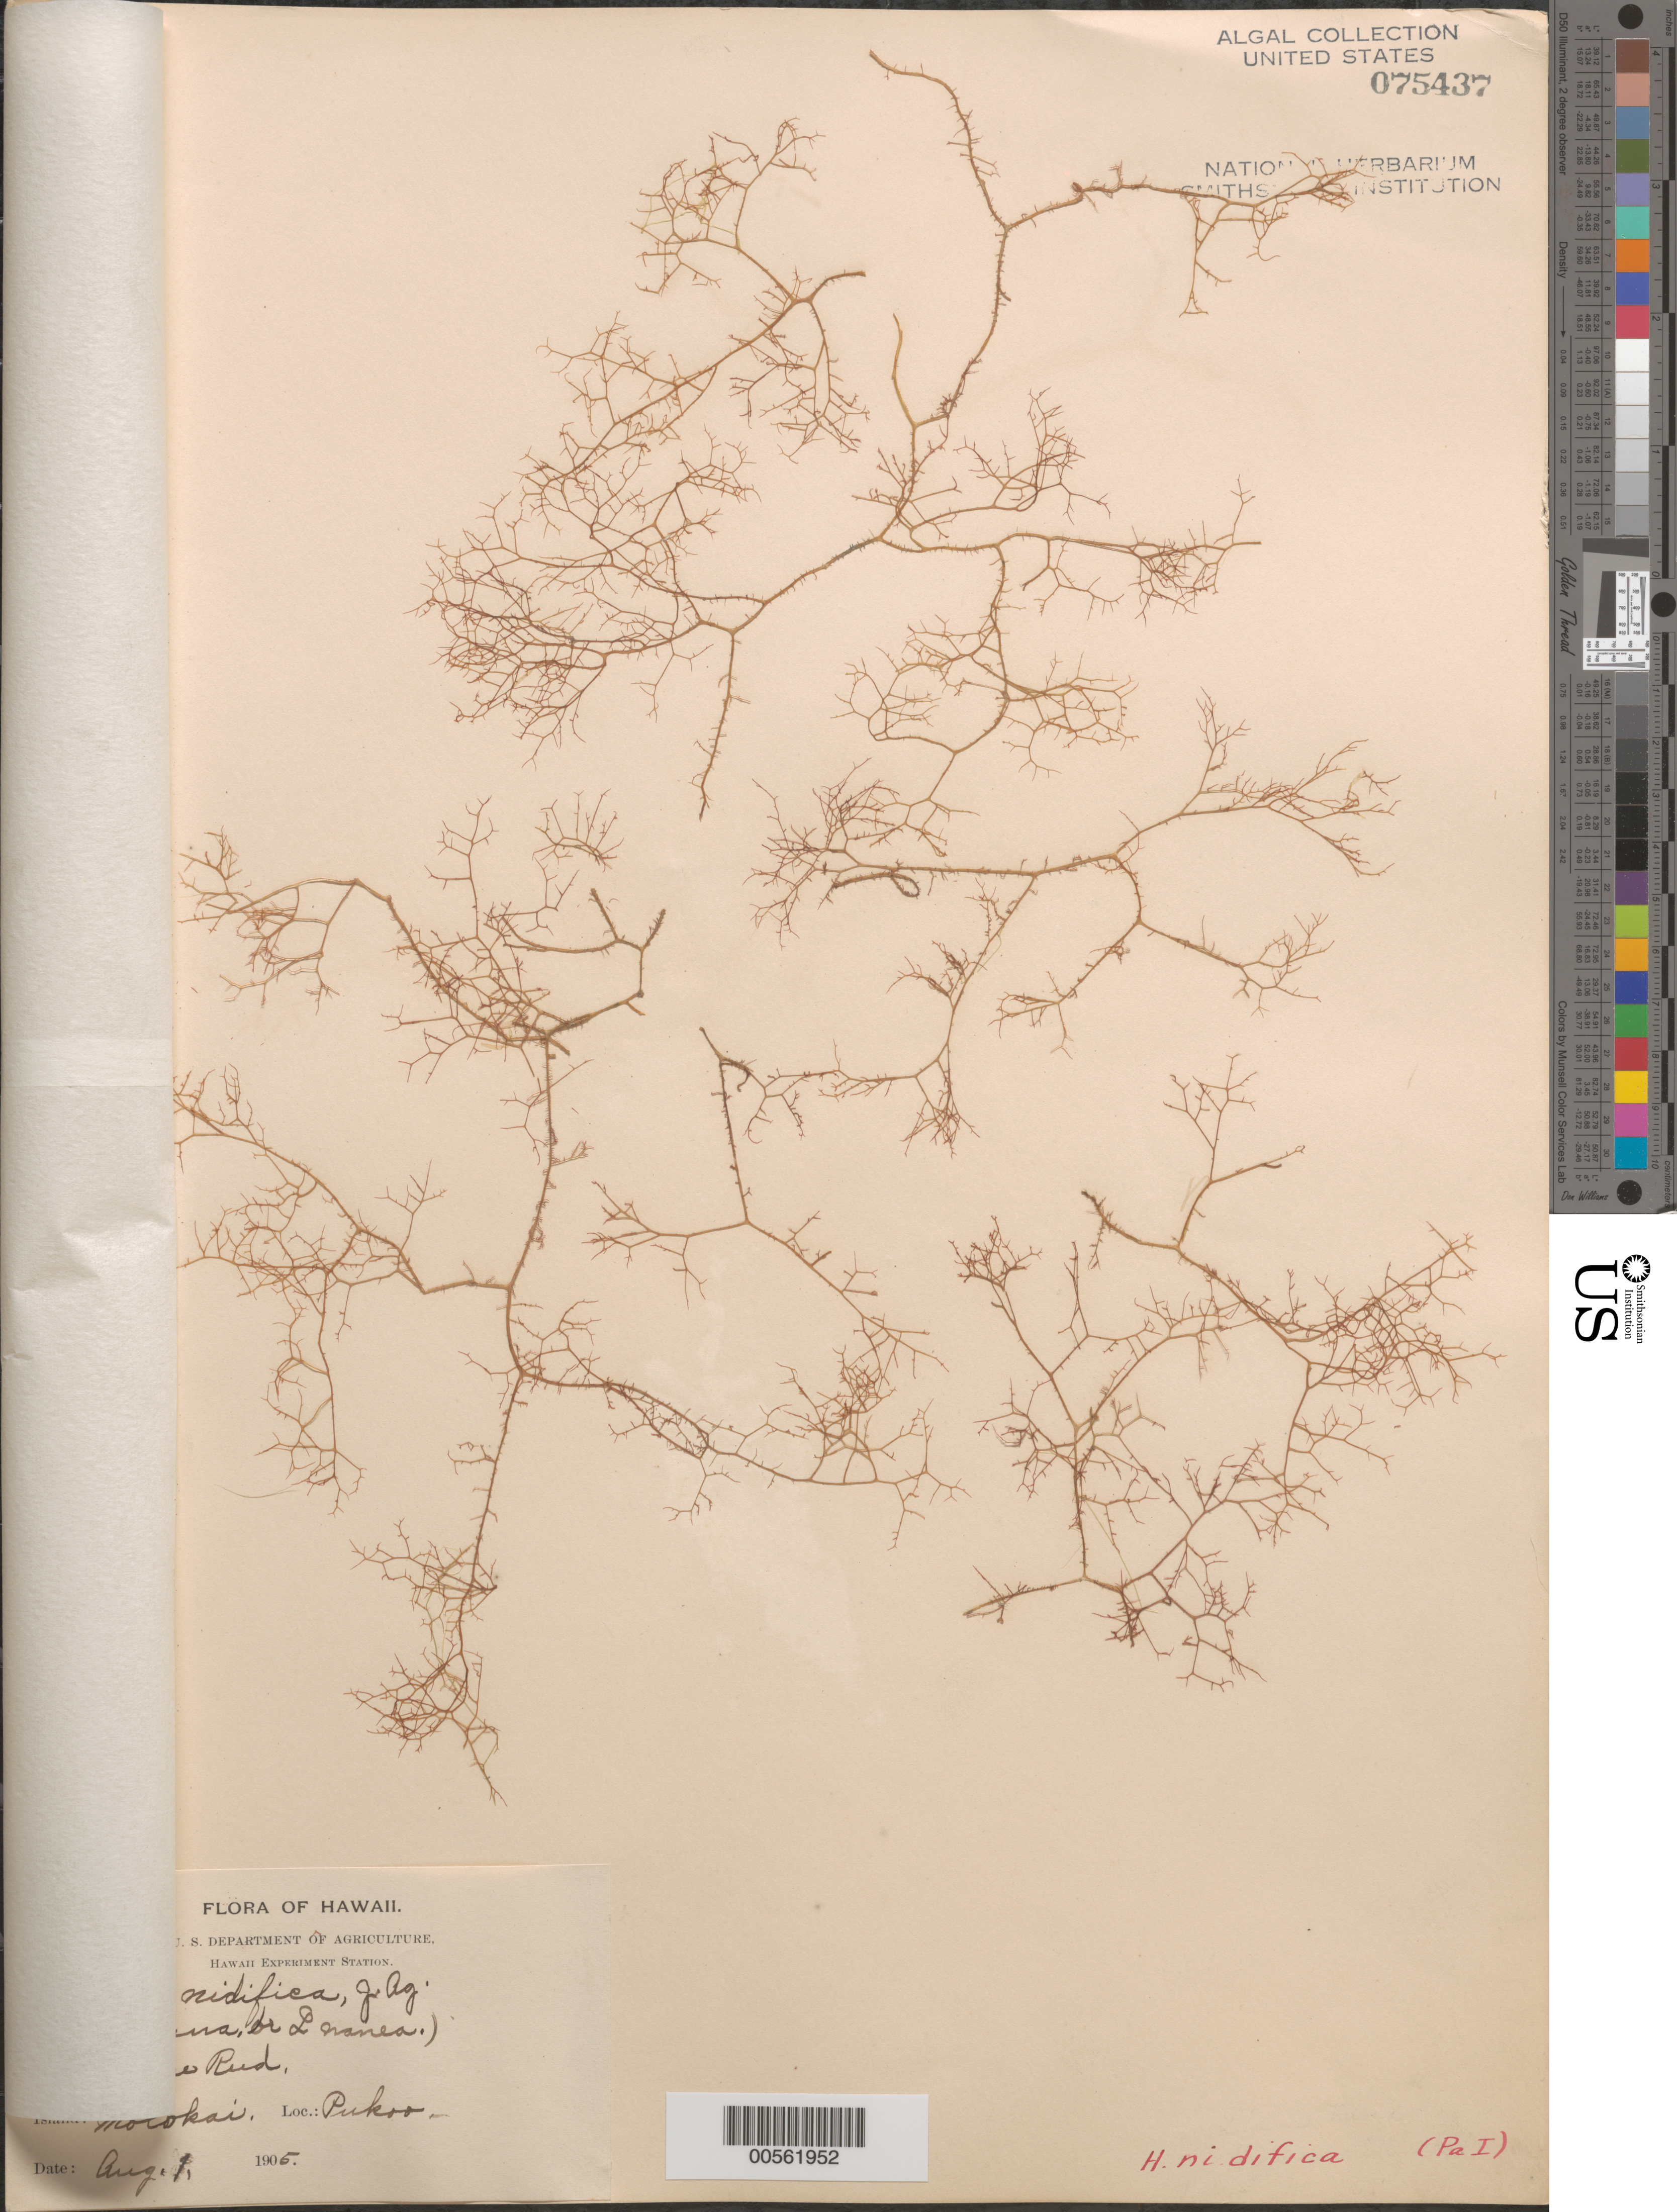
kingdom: Plantae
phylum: Rhodophyta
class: Florideophyceae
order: Gigartinales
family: Cystocloniaceae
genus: Hypnea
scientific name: Hypnea nidifica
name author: J. Agardh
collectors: M. Reed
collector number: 304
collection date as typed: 01 Aug 1905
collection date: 1905-08-01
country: United States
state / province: Hawaii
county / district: Maui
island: Moloka'i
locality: Pukoo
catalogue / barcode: US 75437